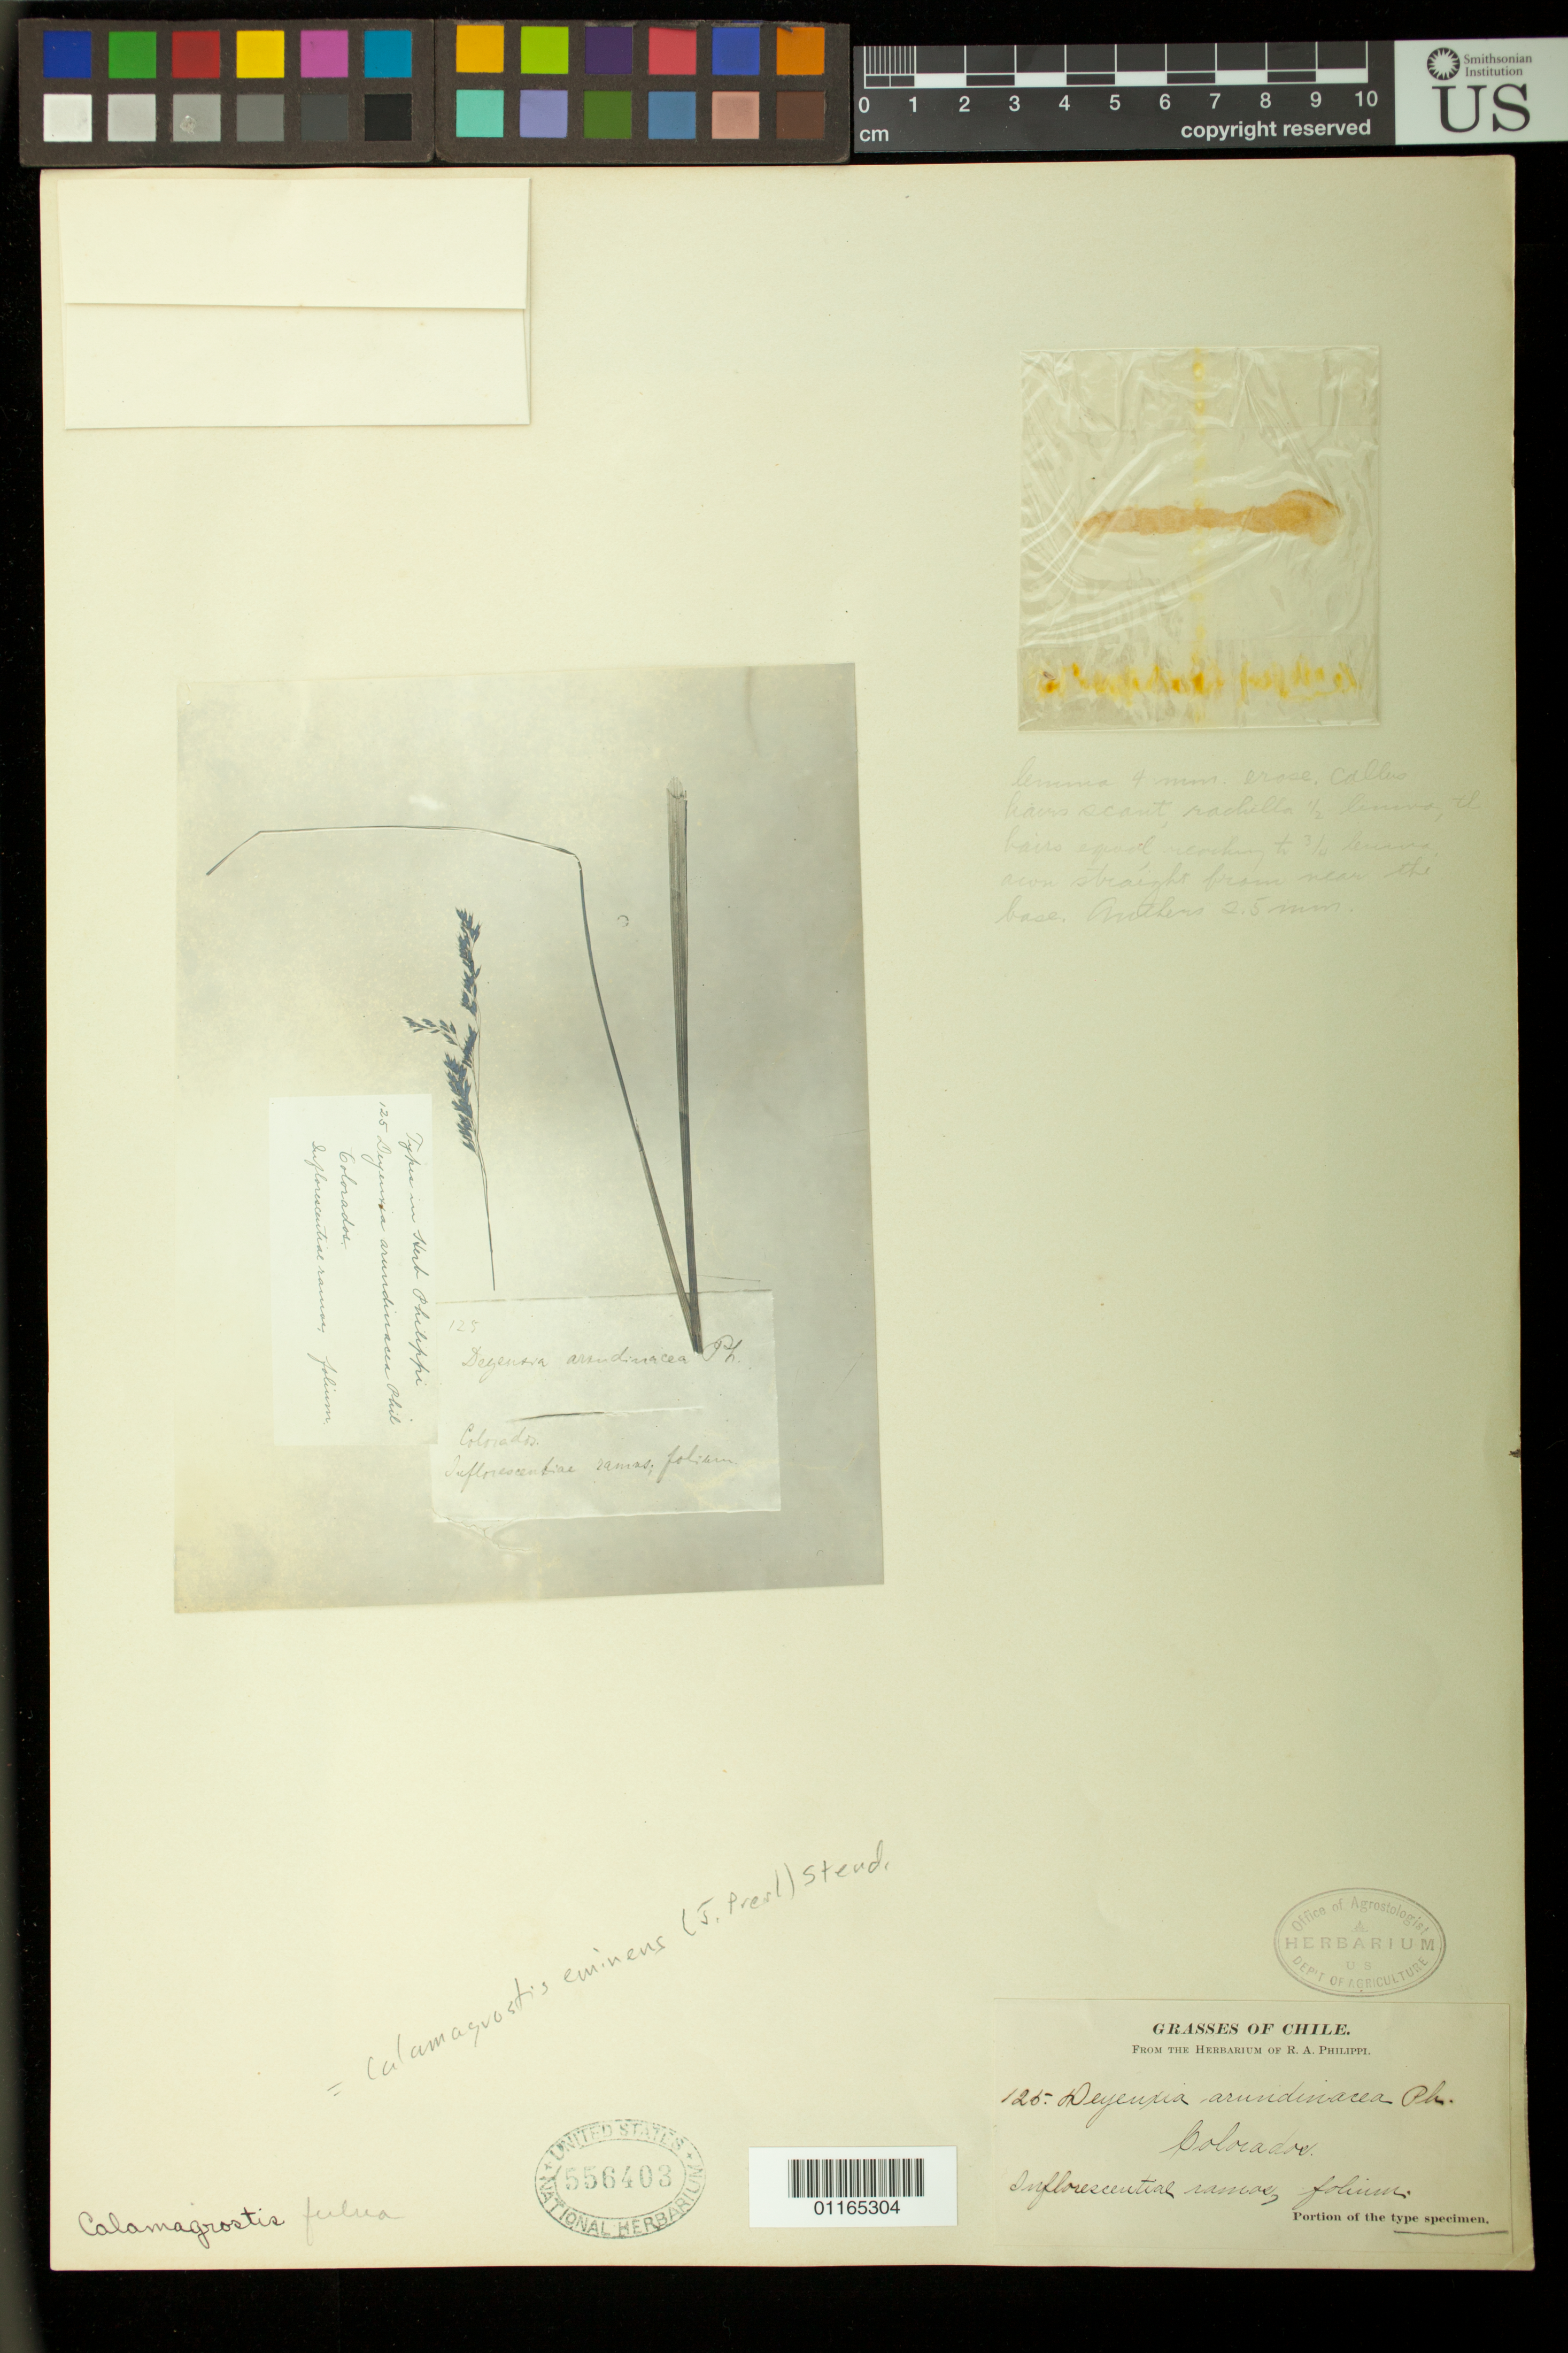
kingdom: Plantae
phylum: Tracheophyta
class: Liliopsida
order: Poales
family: Poaceae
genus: Deyeuxia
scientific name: Deyeuxia arundinacea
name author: Phil.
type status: Type Collection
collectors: R. A. Philippi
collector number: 125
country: Chile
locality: Colorados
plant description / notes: Photograph and fragmentary material of type specimen ex herb. Philippi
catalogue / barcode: US 556403